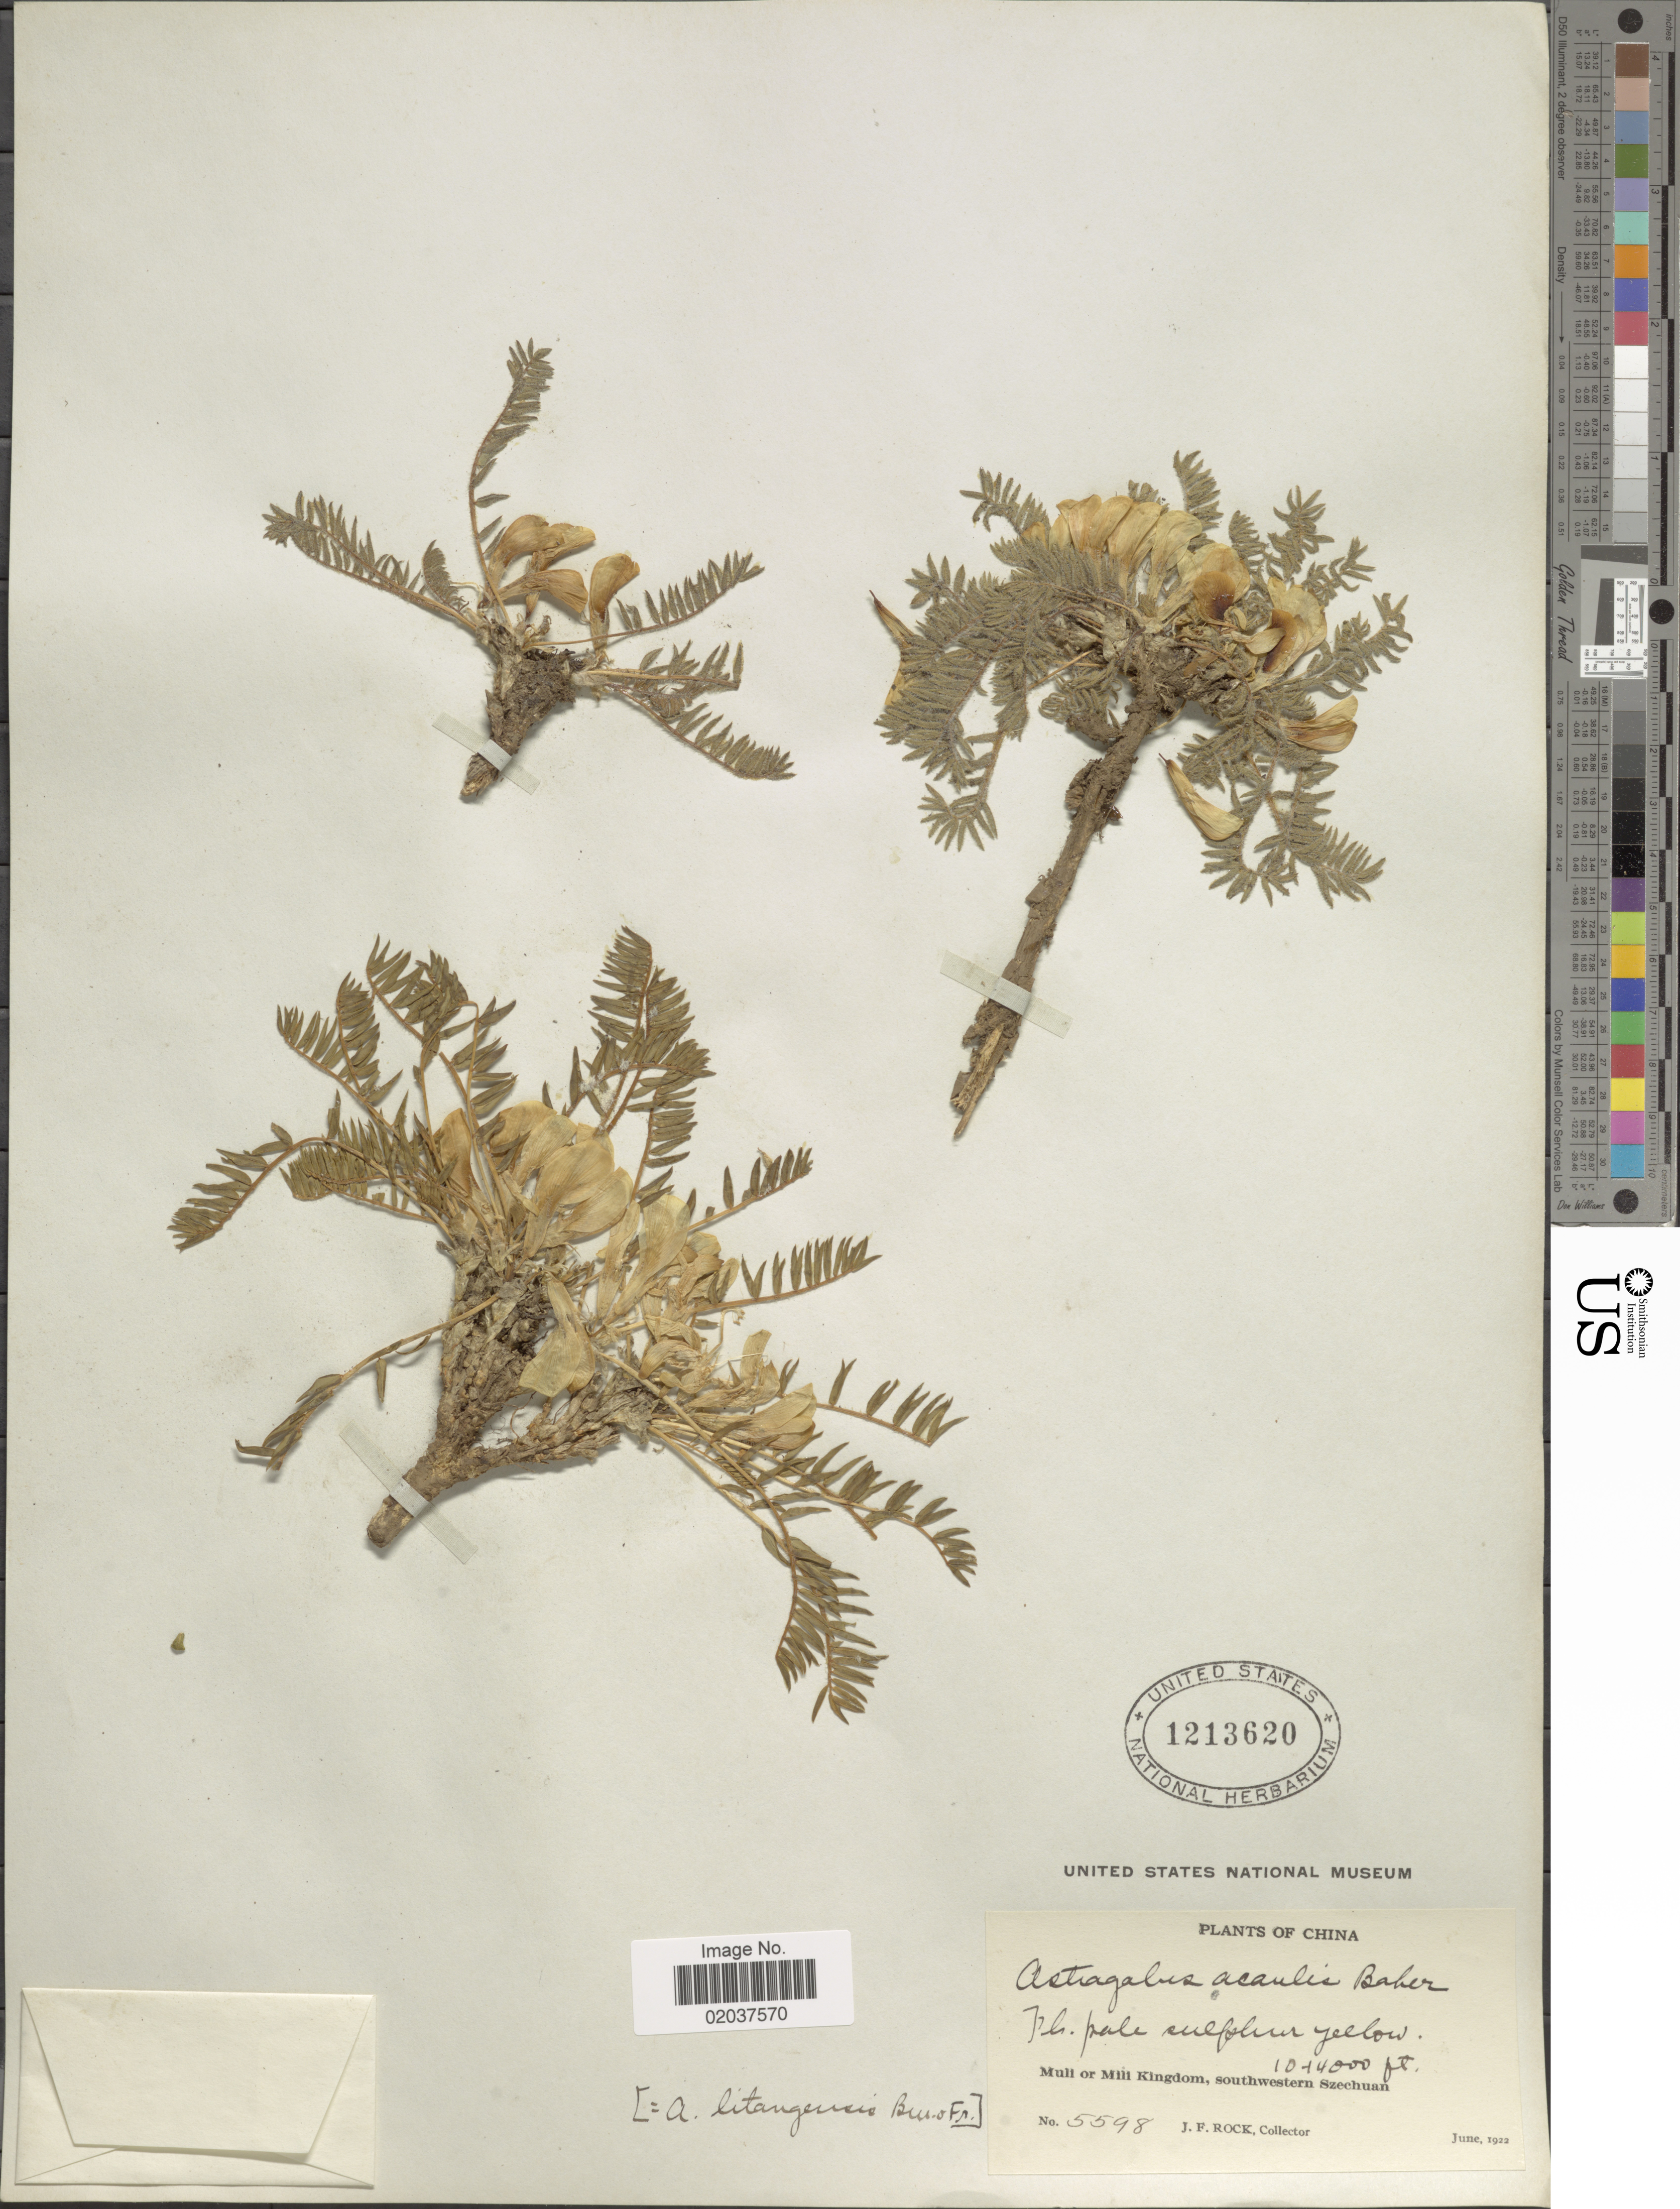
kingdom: Plantae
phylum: Tracheophyta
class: Magnoliopsida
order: Fabales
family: Fabaceae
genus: Astragalus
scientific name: Astragalus acaulis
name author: Baker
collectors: J. Rock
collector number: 5598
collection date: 1922-06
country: China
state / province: Sichuan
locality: Muli of Mili Kingdom, southwestern Szechuan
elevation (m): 3048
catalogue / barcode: US 1213620